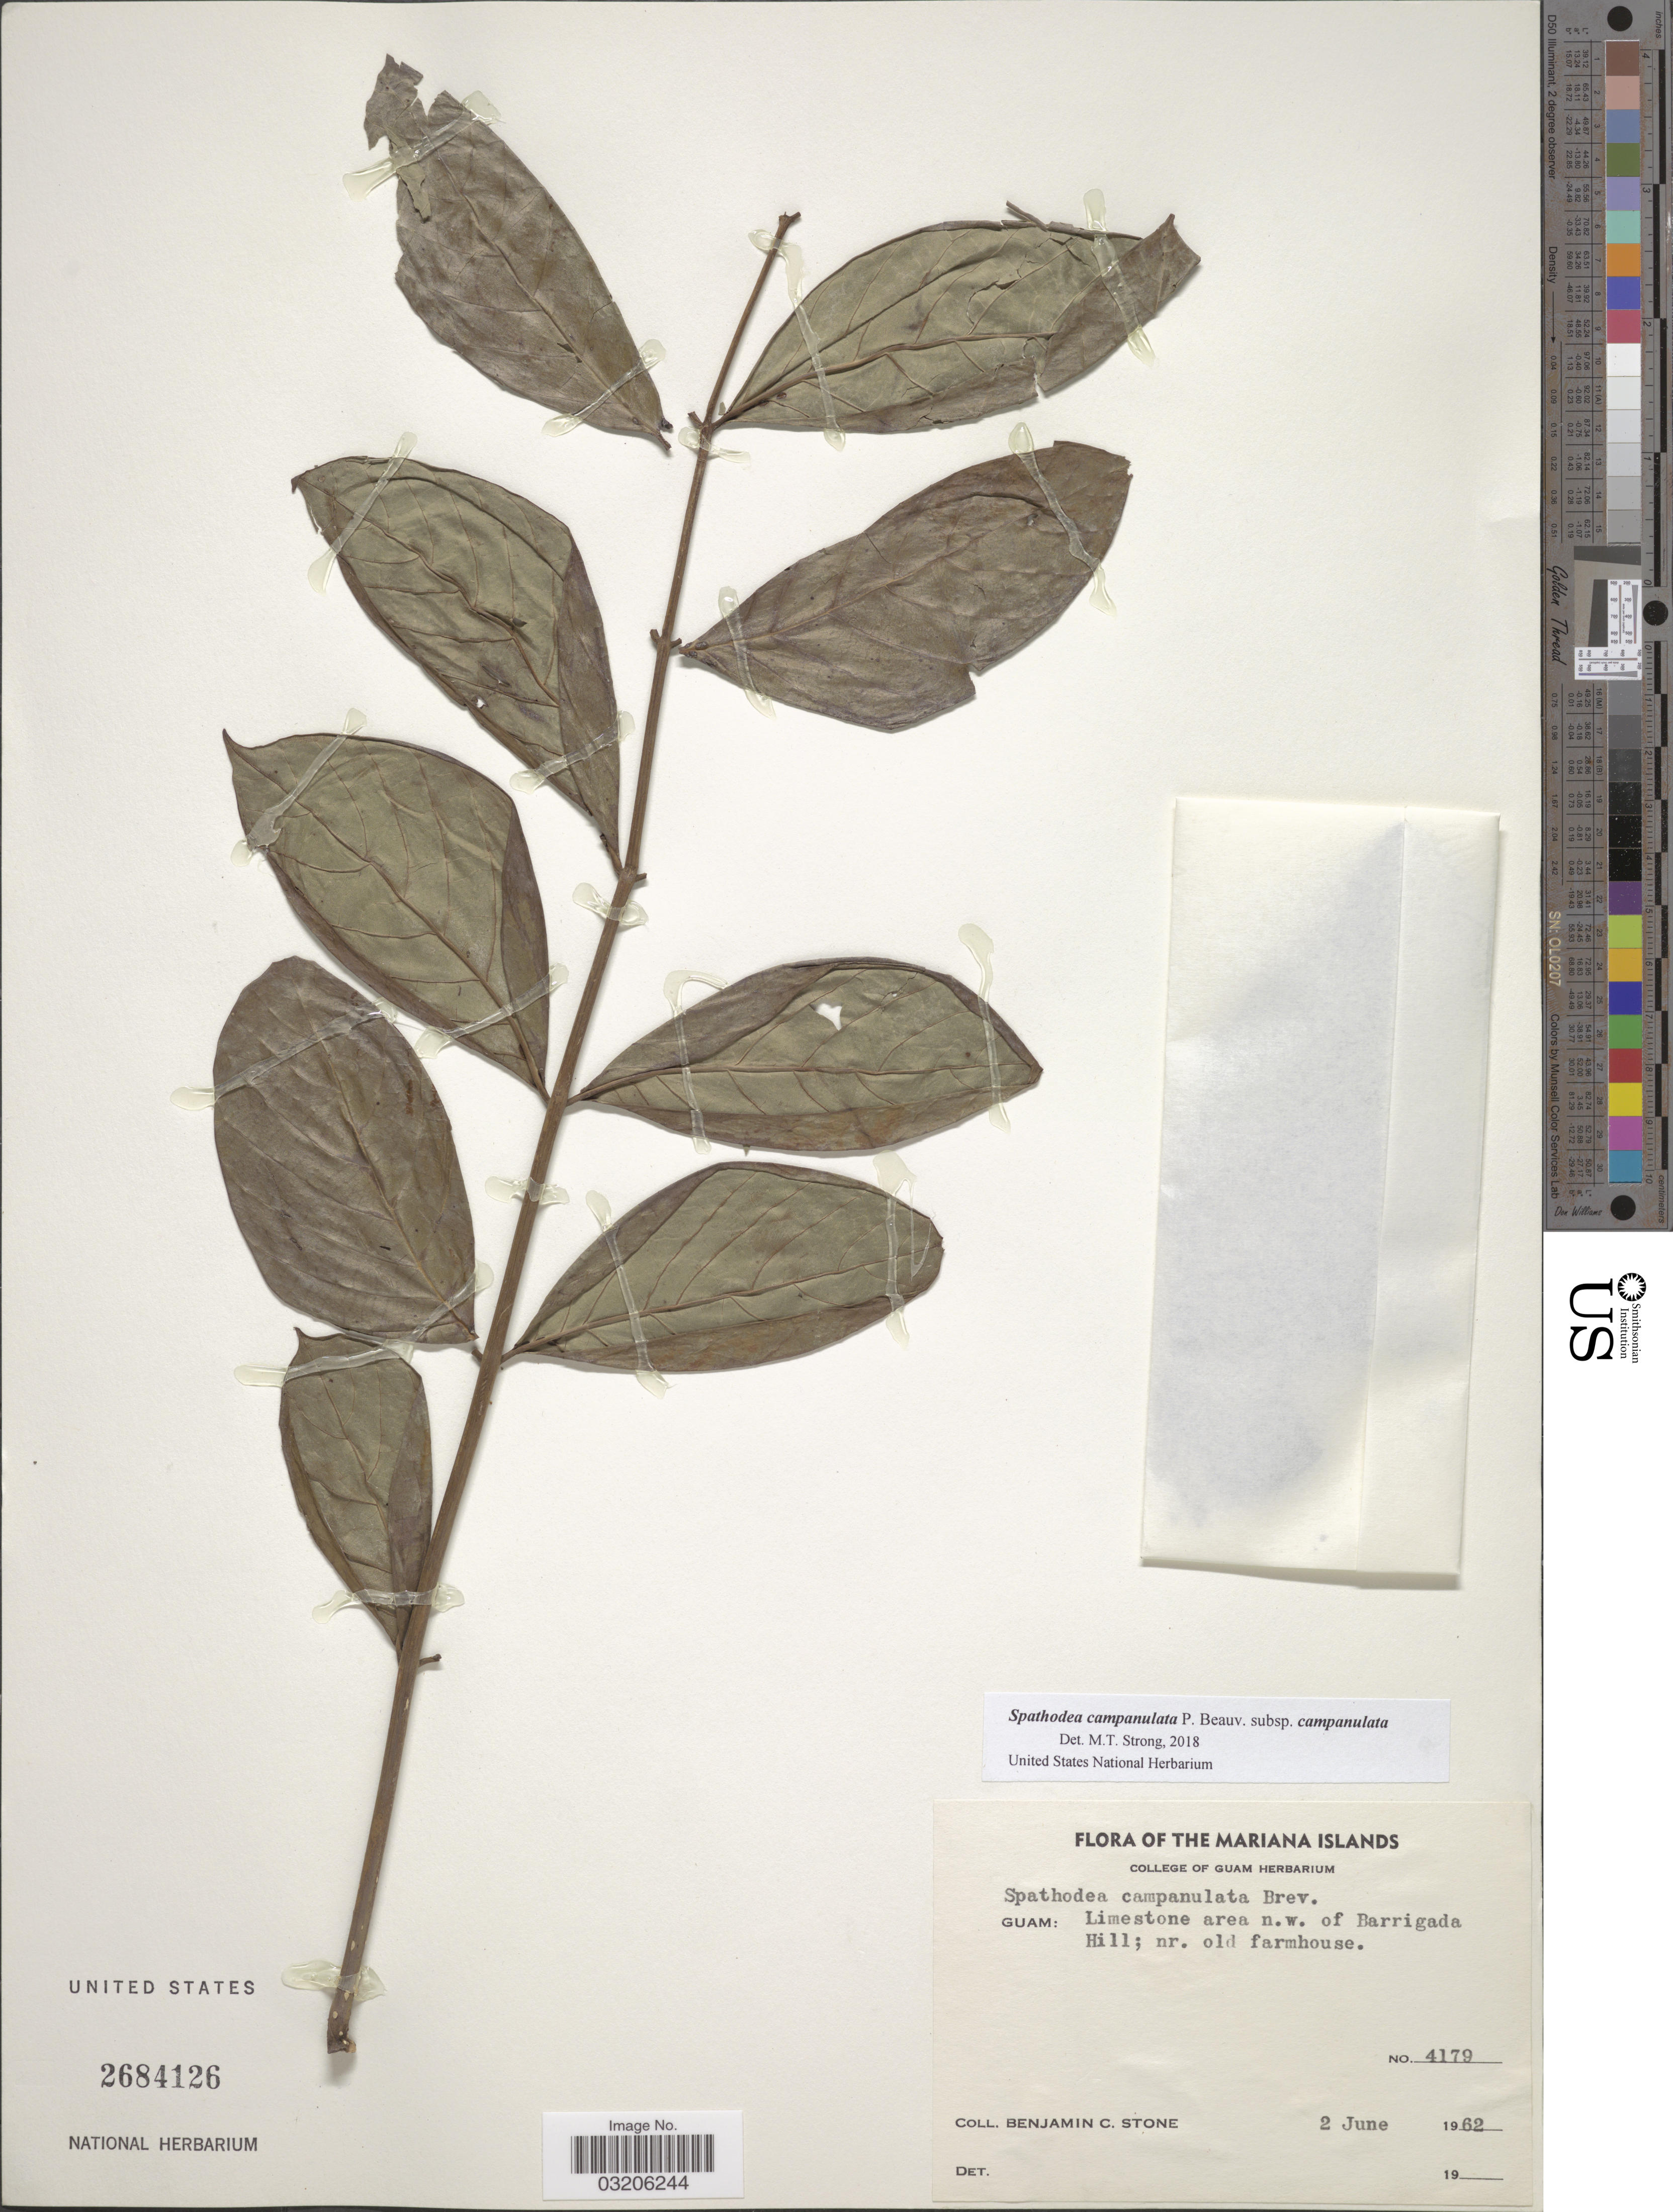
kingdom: Plantae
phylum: Tracheophyta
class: Magnoliopsida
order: Lamiales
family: Bignoniaceae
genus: Spathodea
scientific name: Spathodea campanulata subsp. campanulata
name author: P. Beauv.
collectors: B. C. Stone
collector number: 4179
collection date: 1962-06-02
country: Guam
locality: The Mariana Islands. Limestone area n.w. of Barrigada Hill; nr. old farmhouse.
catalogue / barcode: US 2684126